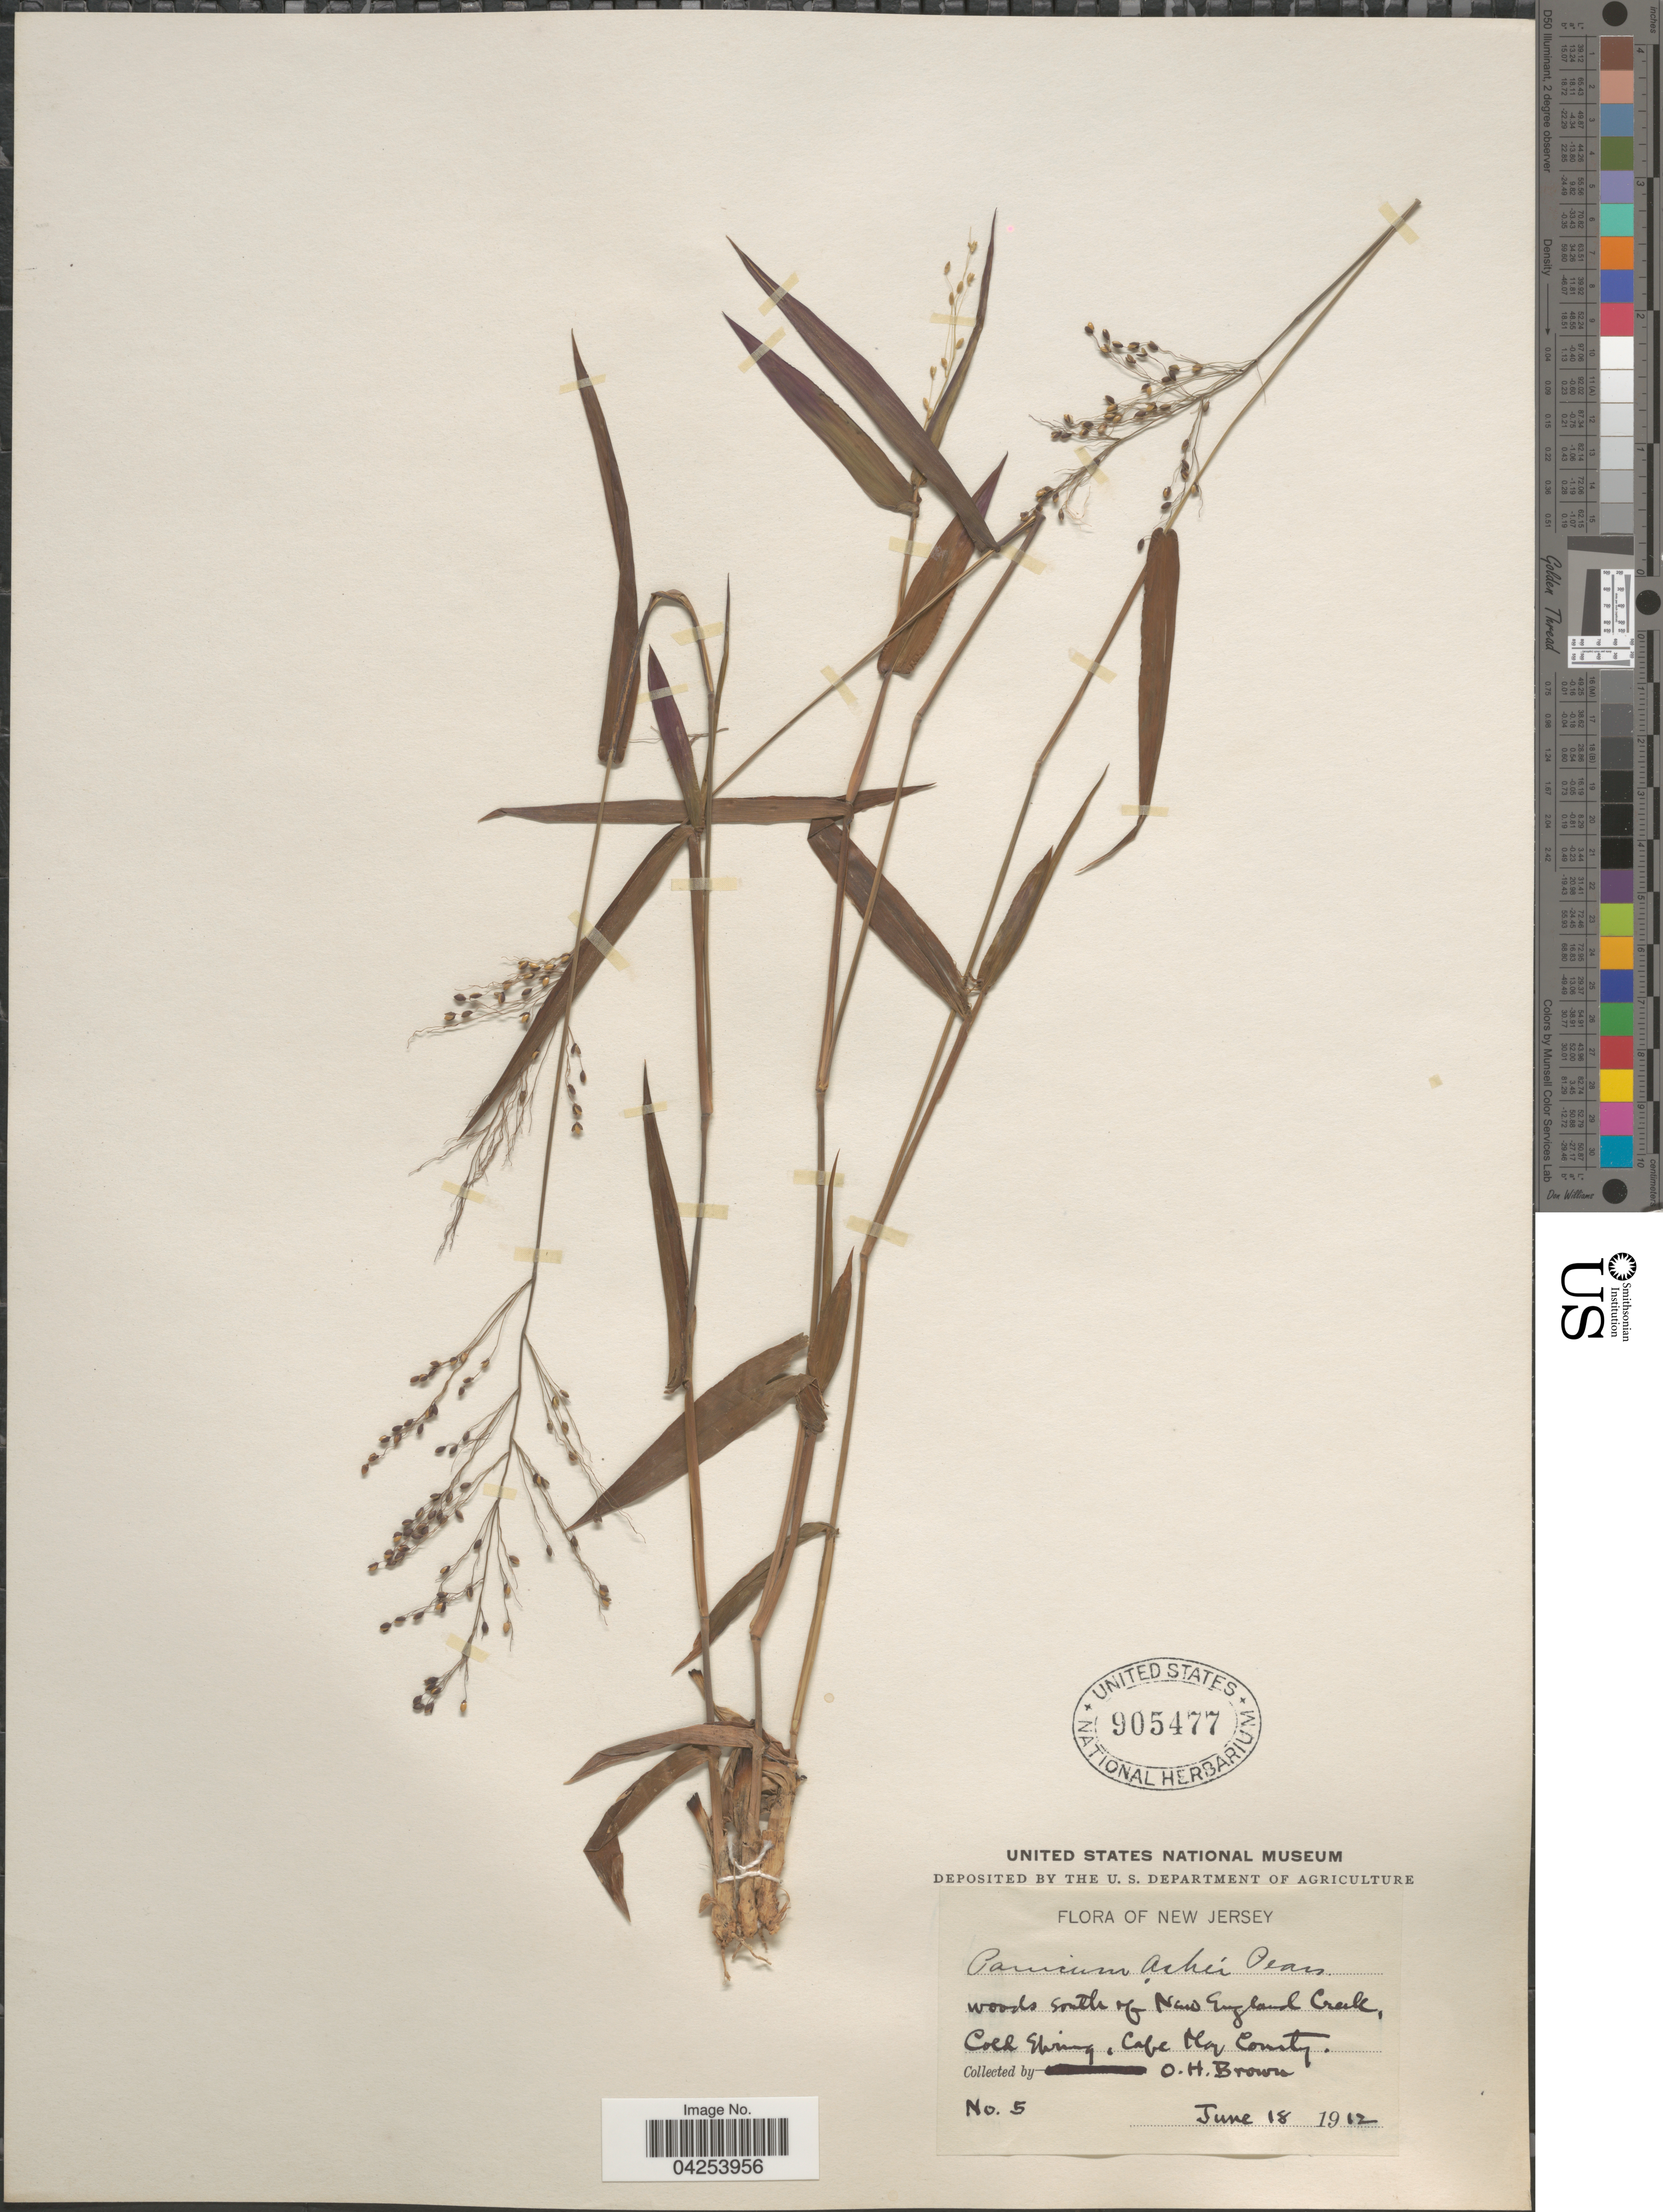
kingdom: Plantae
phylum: Tracheophyta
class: Liliopsida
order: Poales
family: Poaceae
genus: Dichanthelium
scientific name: Dichanthelium commutatum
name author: (Schult.) Gould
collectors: O. Brown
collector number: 5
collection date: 1912-06-18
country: United States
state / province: New Jersey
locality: Woods south of New England Creek Cold Spring, Cape May County.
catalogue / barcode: US 905477